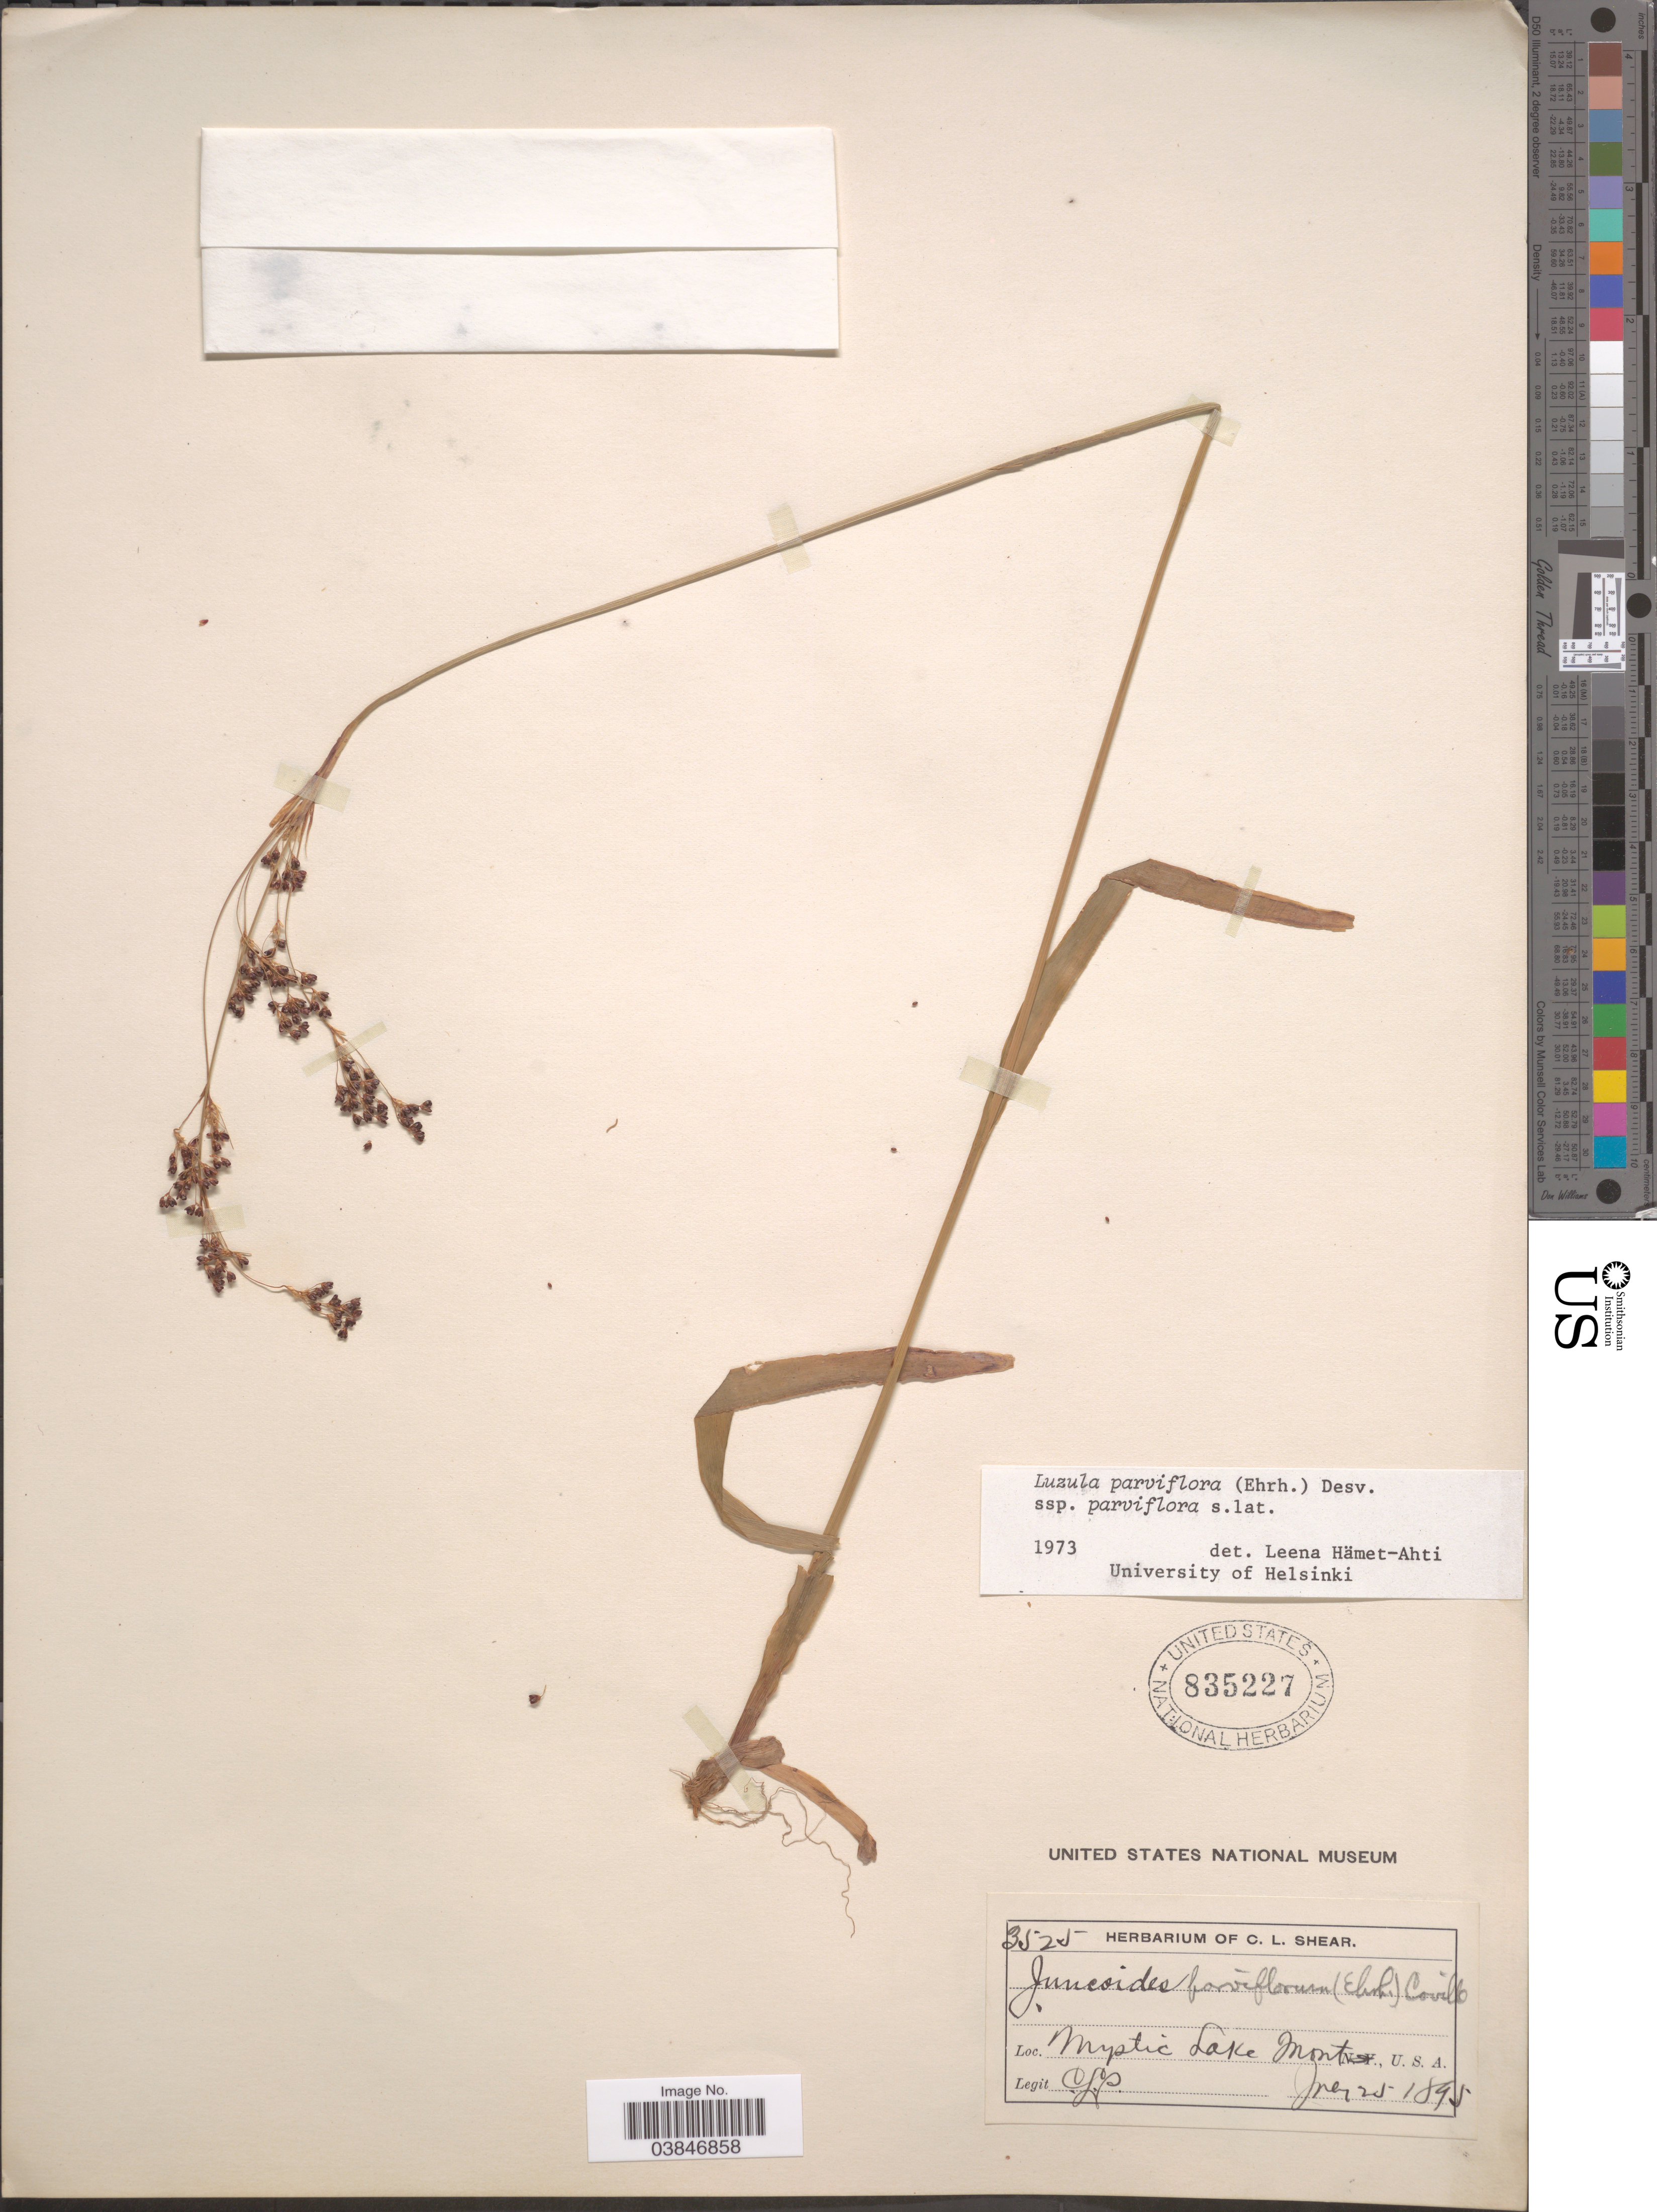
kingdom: Plantae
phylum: Tracheophyta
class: Liliopsida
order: Poales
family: Juncaceae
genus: Luzula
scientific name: Luzula parviflora subsp. parviflora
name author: (Ehrh.) Desv.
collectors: C. L. Shear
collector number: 3525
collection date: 1895-07-25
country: United States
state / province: Montana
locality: Mystic Lake.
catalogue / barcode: US 835227